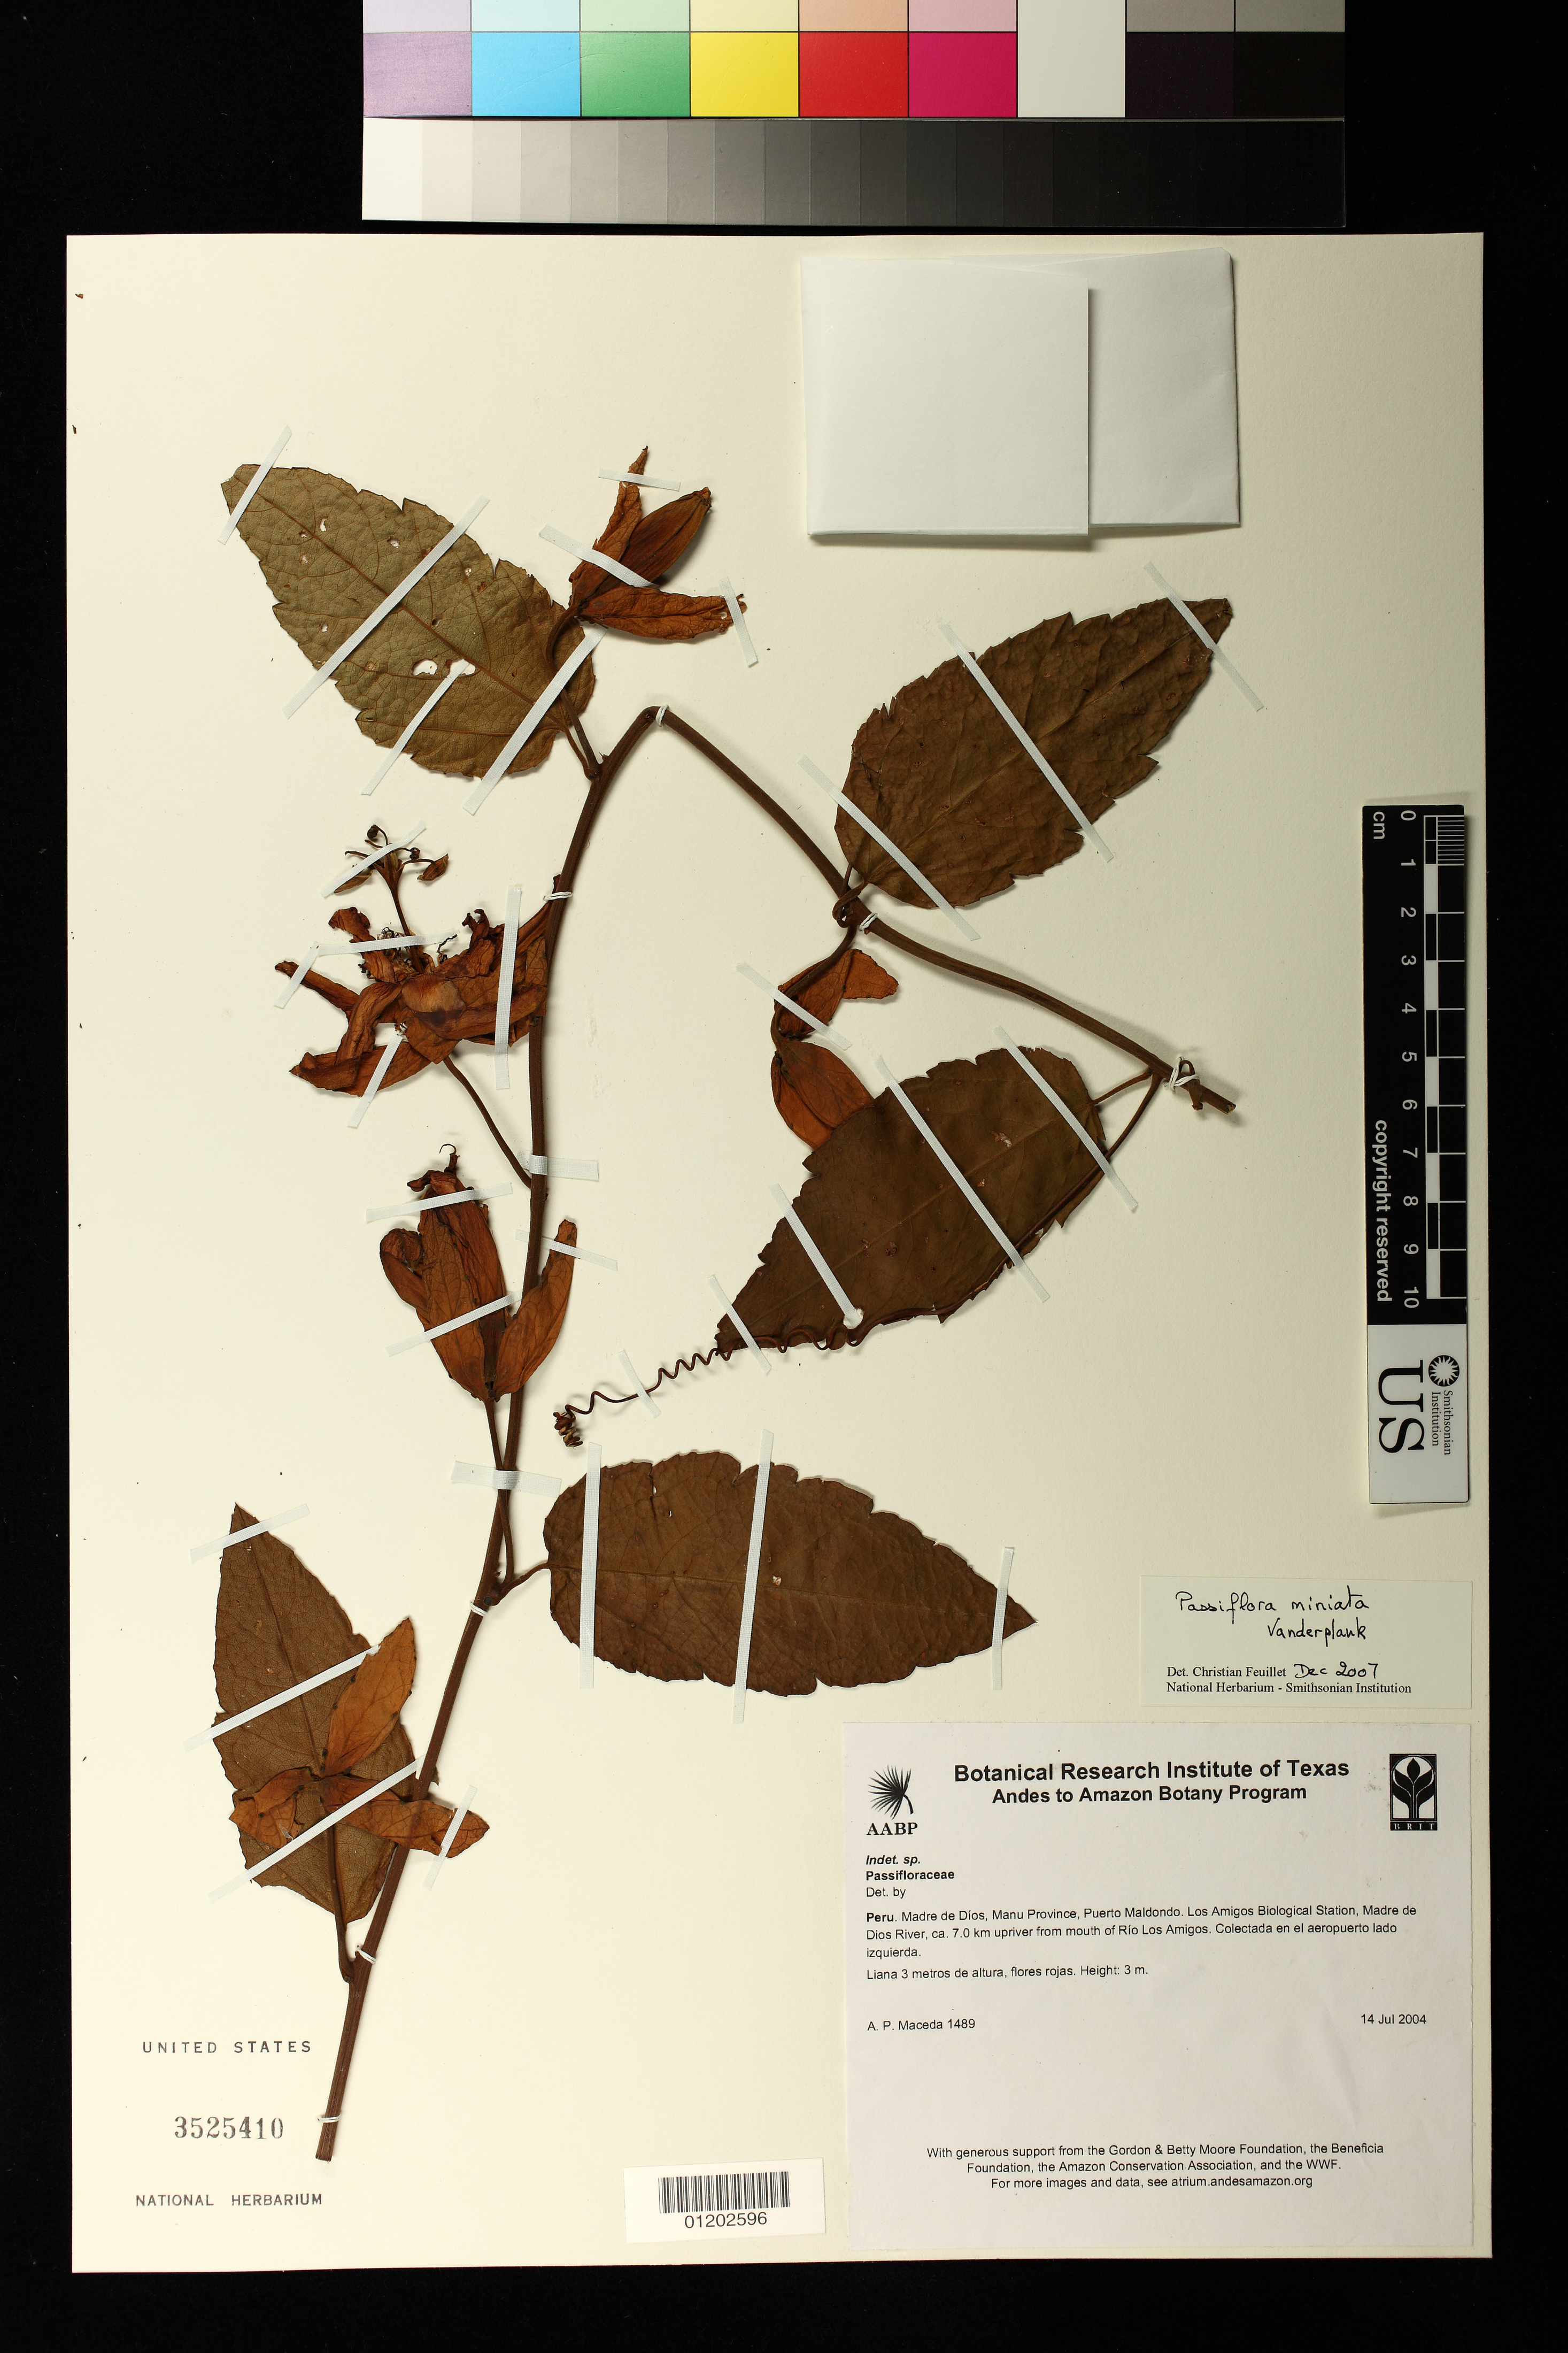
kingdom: Plantae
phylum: Tracheophyta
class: Magnoliopsida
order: Malpighiales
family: Passifloraceae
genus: Passiflora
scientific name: Passiflora miniata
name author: Vanderpl.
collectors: A. Maceda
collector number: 1489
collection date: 2004-07-14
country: Peru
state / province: Madre de Dios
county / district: Manú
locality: Los Amigos Biological Station, Madre de Dios River, ca. 7.0 km upriver from mouth of Rio Los Amigos. Colectada en el aeropuerto lado izquierda. Puerto Maldondo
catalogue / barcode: US 3525410